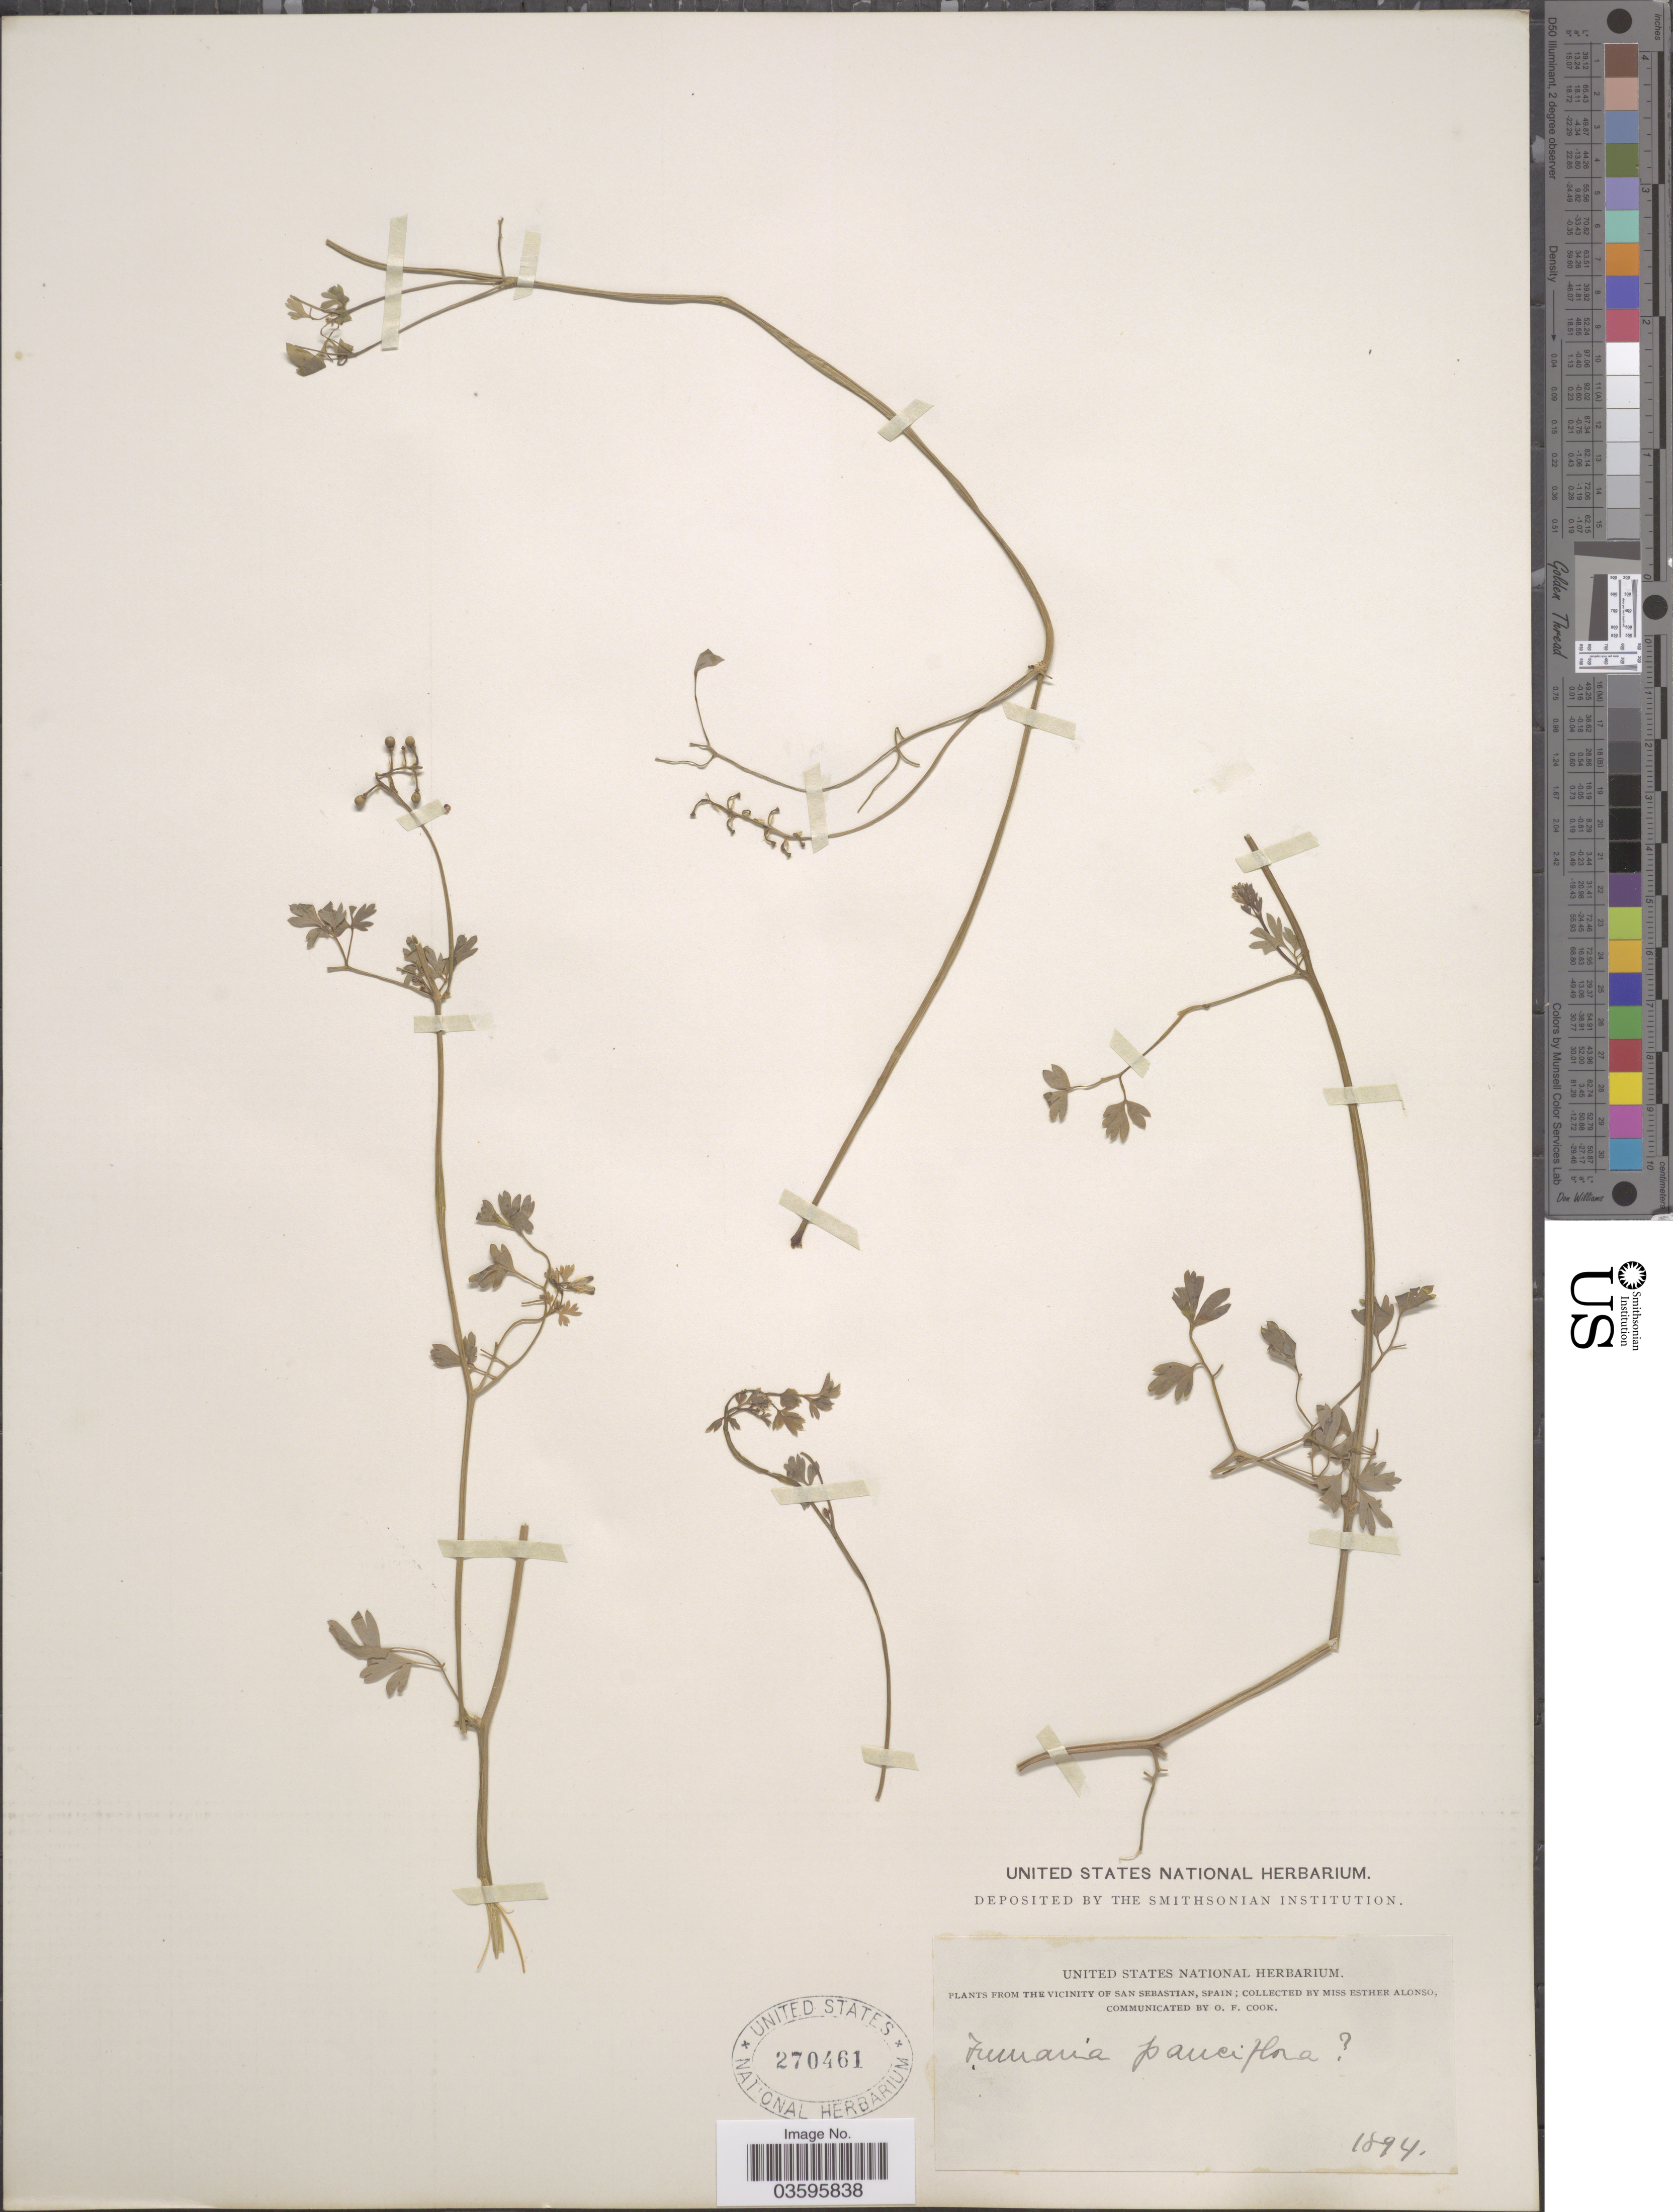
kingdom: Plantae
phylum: Tracheophyta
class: Magnoliopsida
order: Ranunculales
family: Papaveraceae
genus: Fumaria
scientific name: Fumaria pauciflora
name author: Stephan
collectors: E. Alonso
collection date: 1894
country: Spain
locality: From the vicinity of San Sebastian.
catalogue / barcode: US 270461